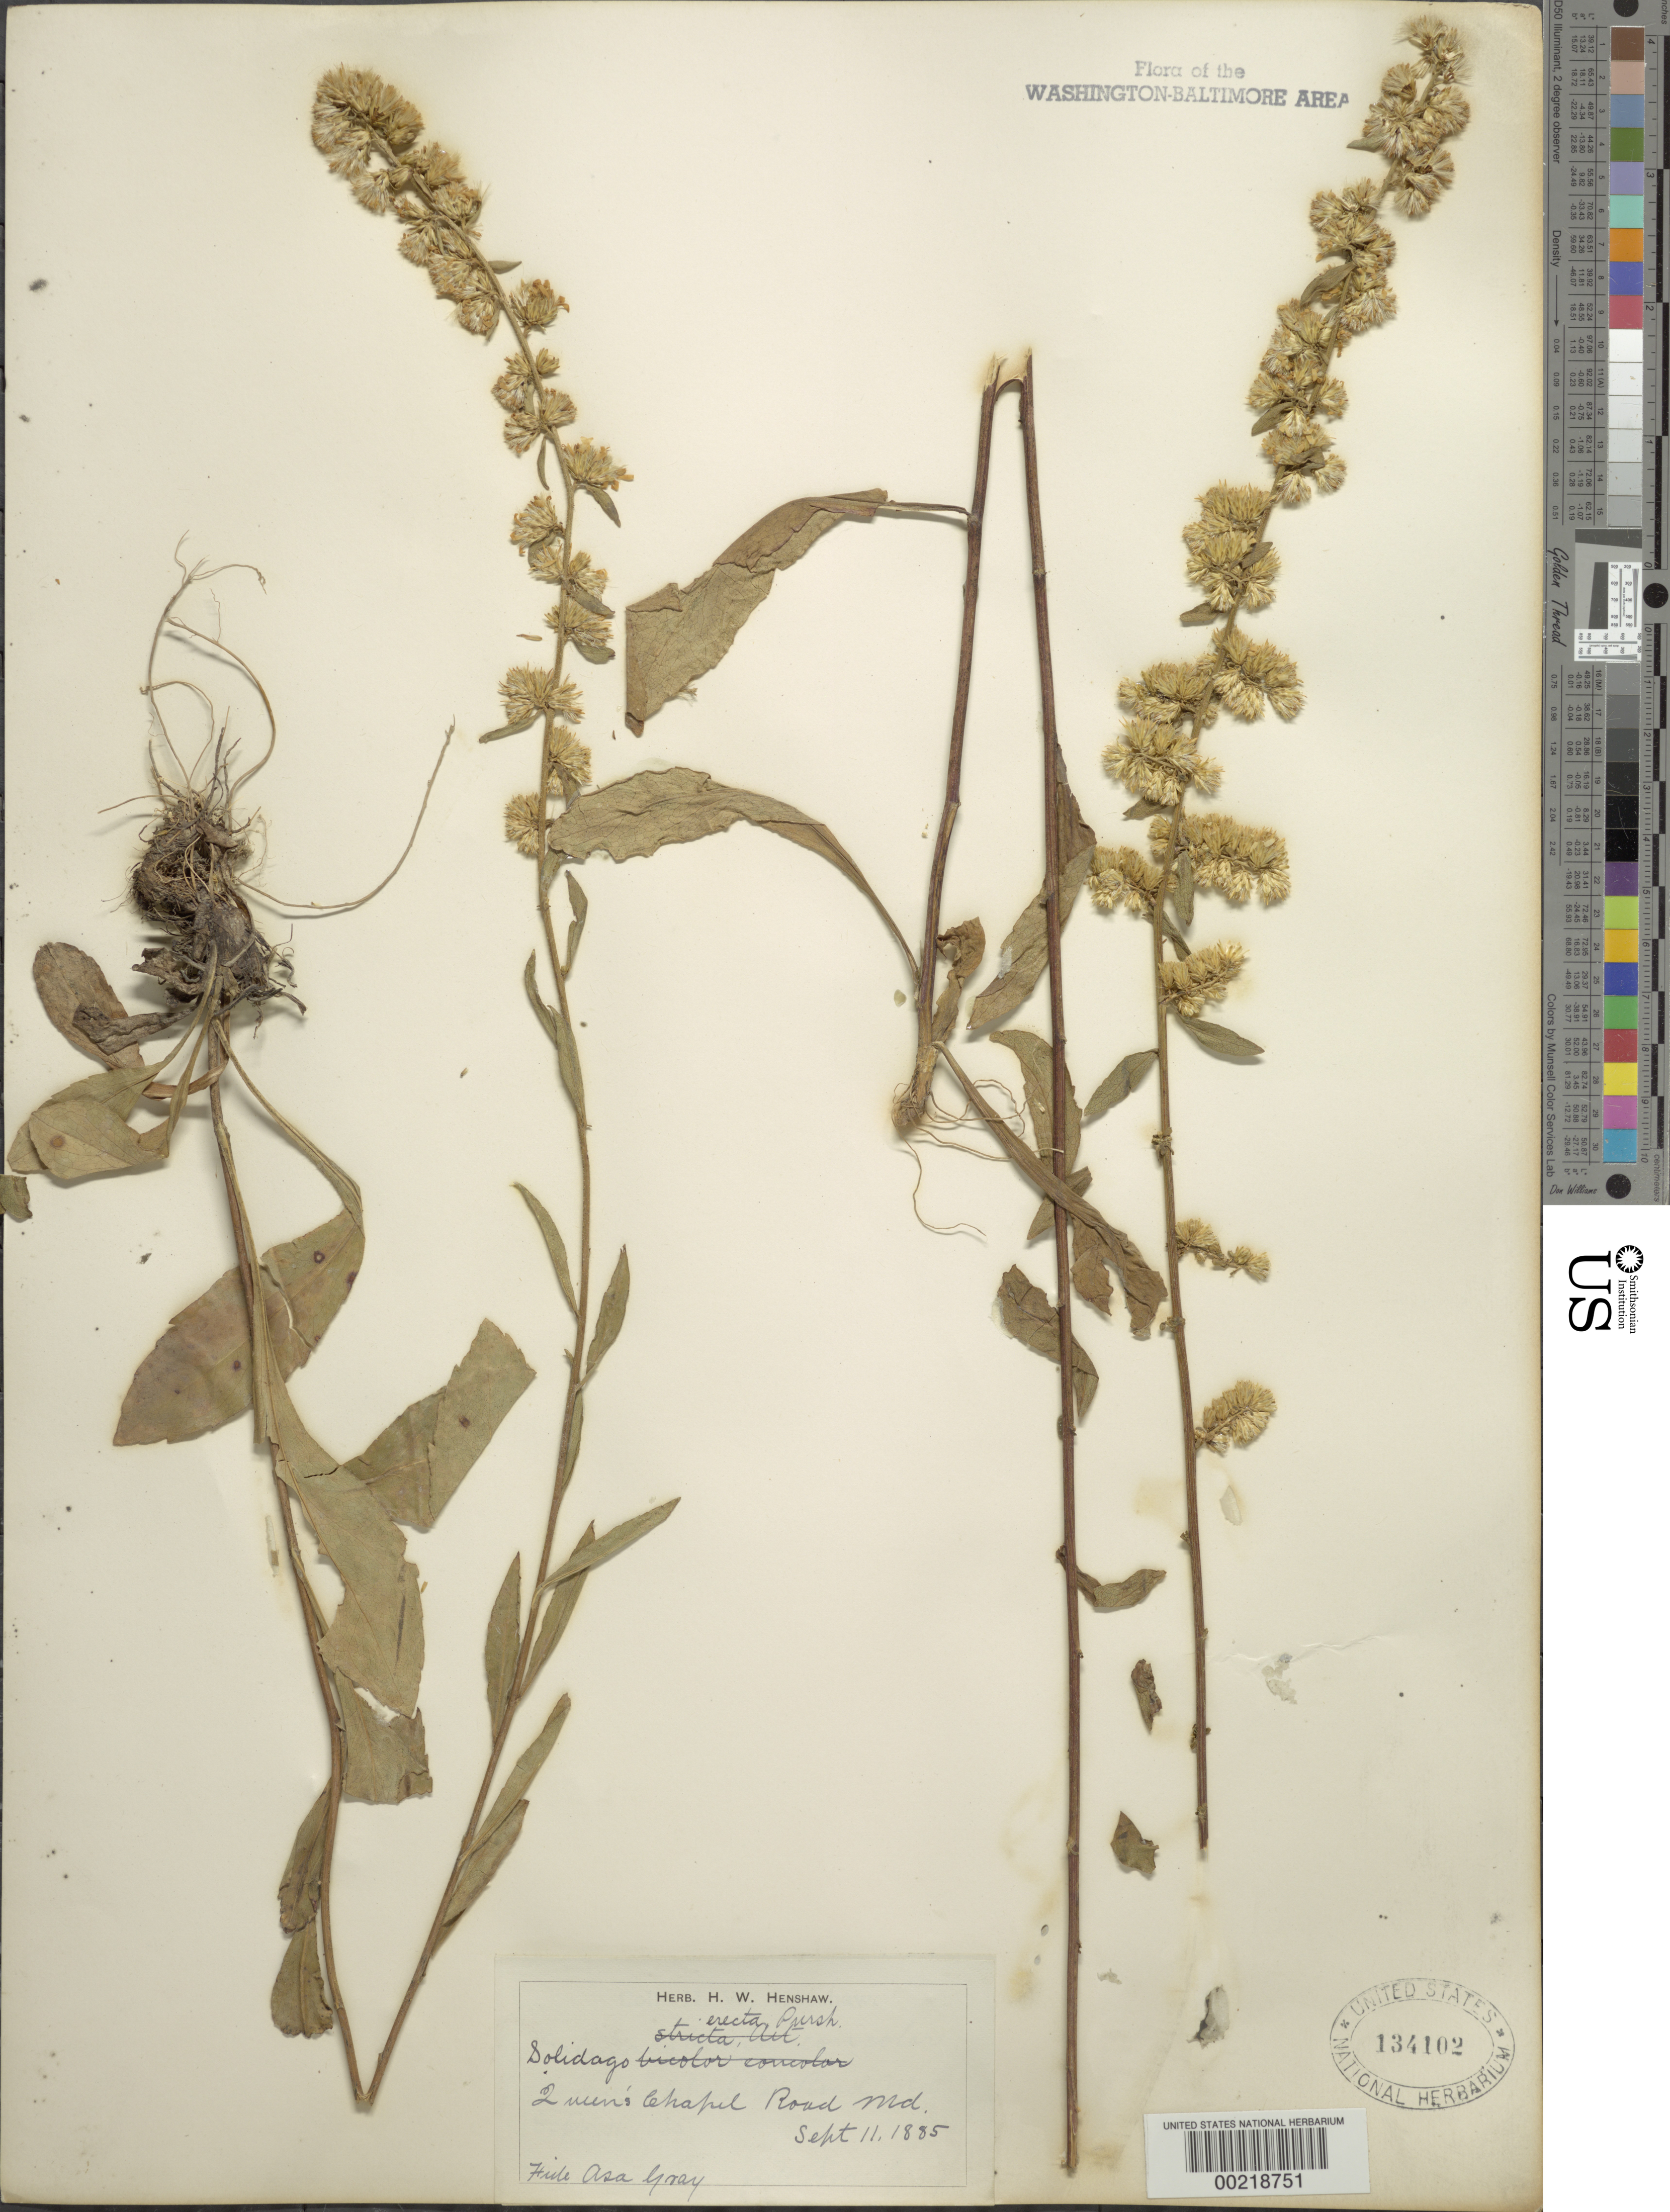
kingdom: Plantae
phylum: Tracheophyta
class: Magnoliopsida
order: Asterales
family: Asteraceae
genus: Solidago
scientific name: Solidago erecta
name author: Pursh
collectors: H. Henshaw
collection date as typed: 11 Sep 1885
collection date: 1885-09-11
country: United States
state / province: Maryland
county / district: Prince George's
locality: Queens Chapel Road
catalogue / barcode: US 134102